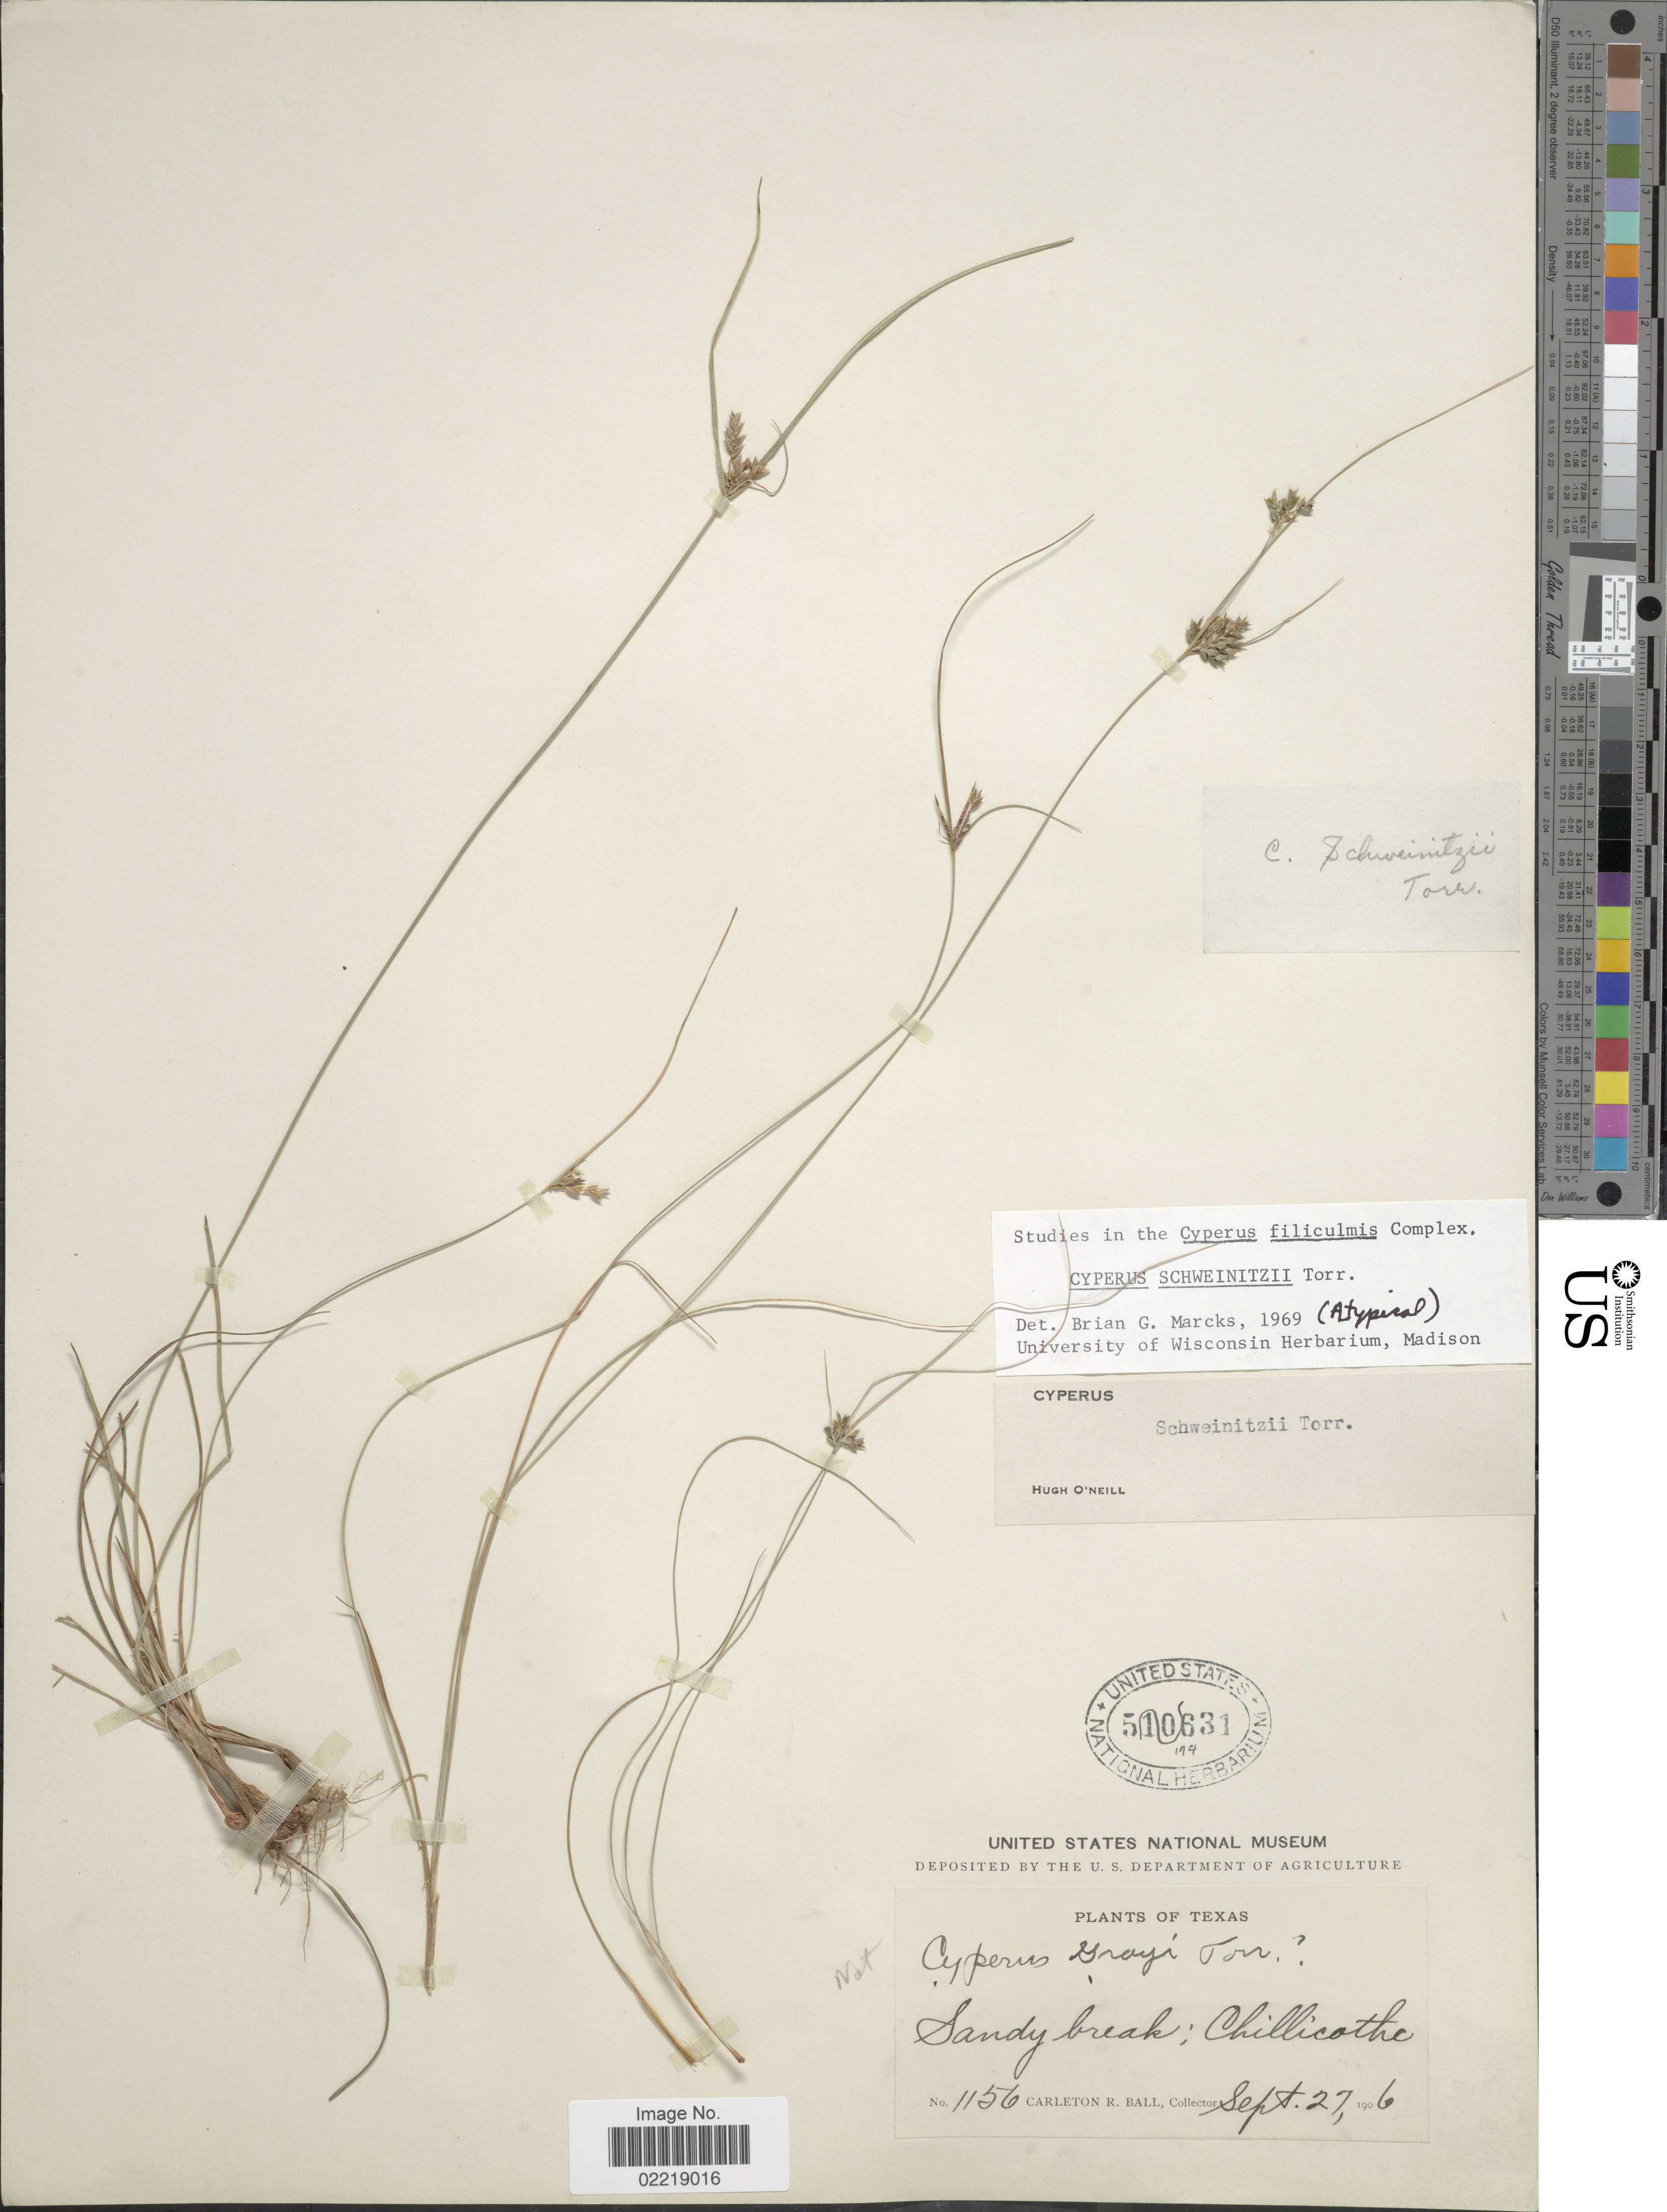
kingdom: Plantae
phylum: Tracheophyta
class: Liliopsida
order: Poales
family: Cyperaceae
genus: Cyperus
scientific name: Cyperus schweinitzii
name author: Torr.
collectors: C. R. Ball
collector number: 1156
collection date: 1906-09-27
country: United States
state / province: Texas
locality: Sandy break; Chillicotho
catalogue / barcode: US 501631